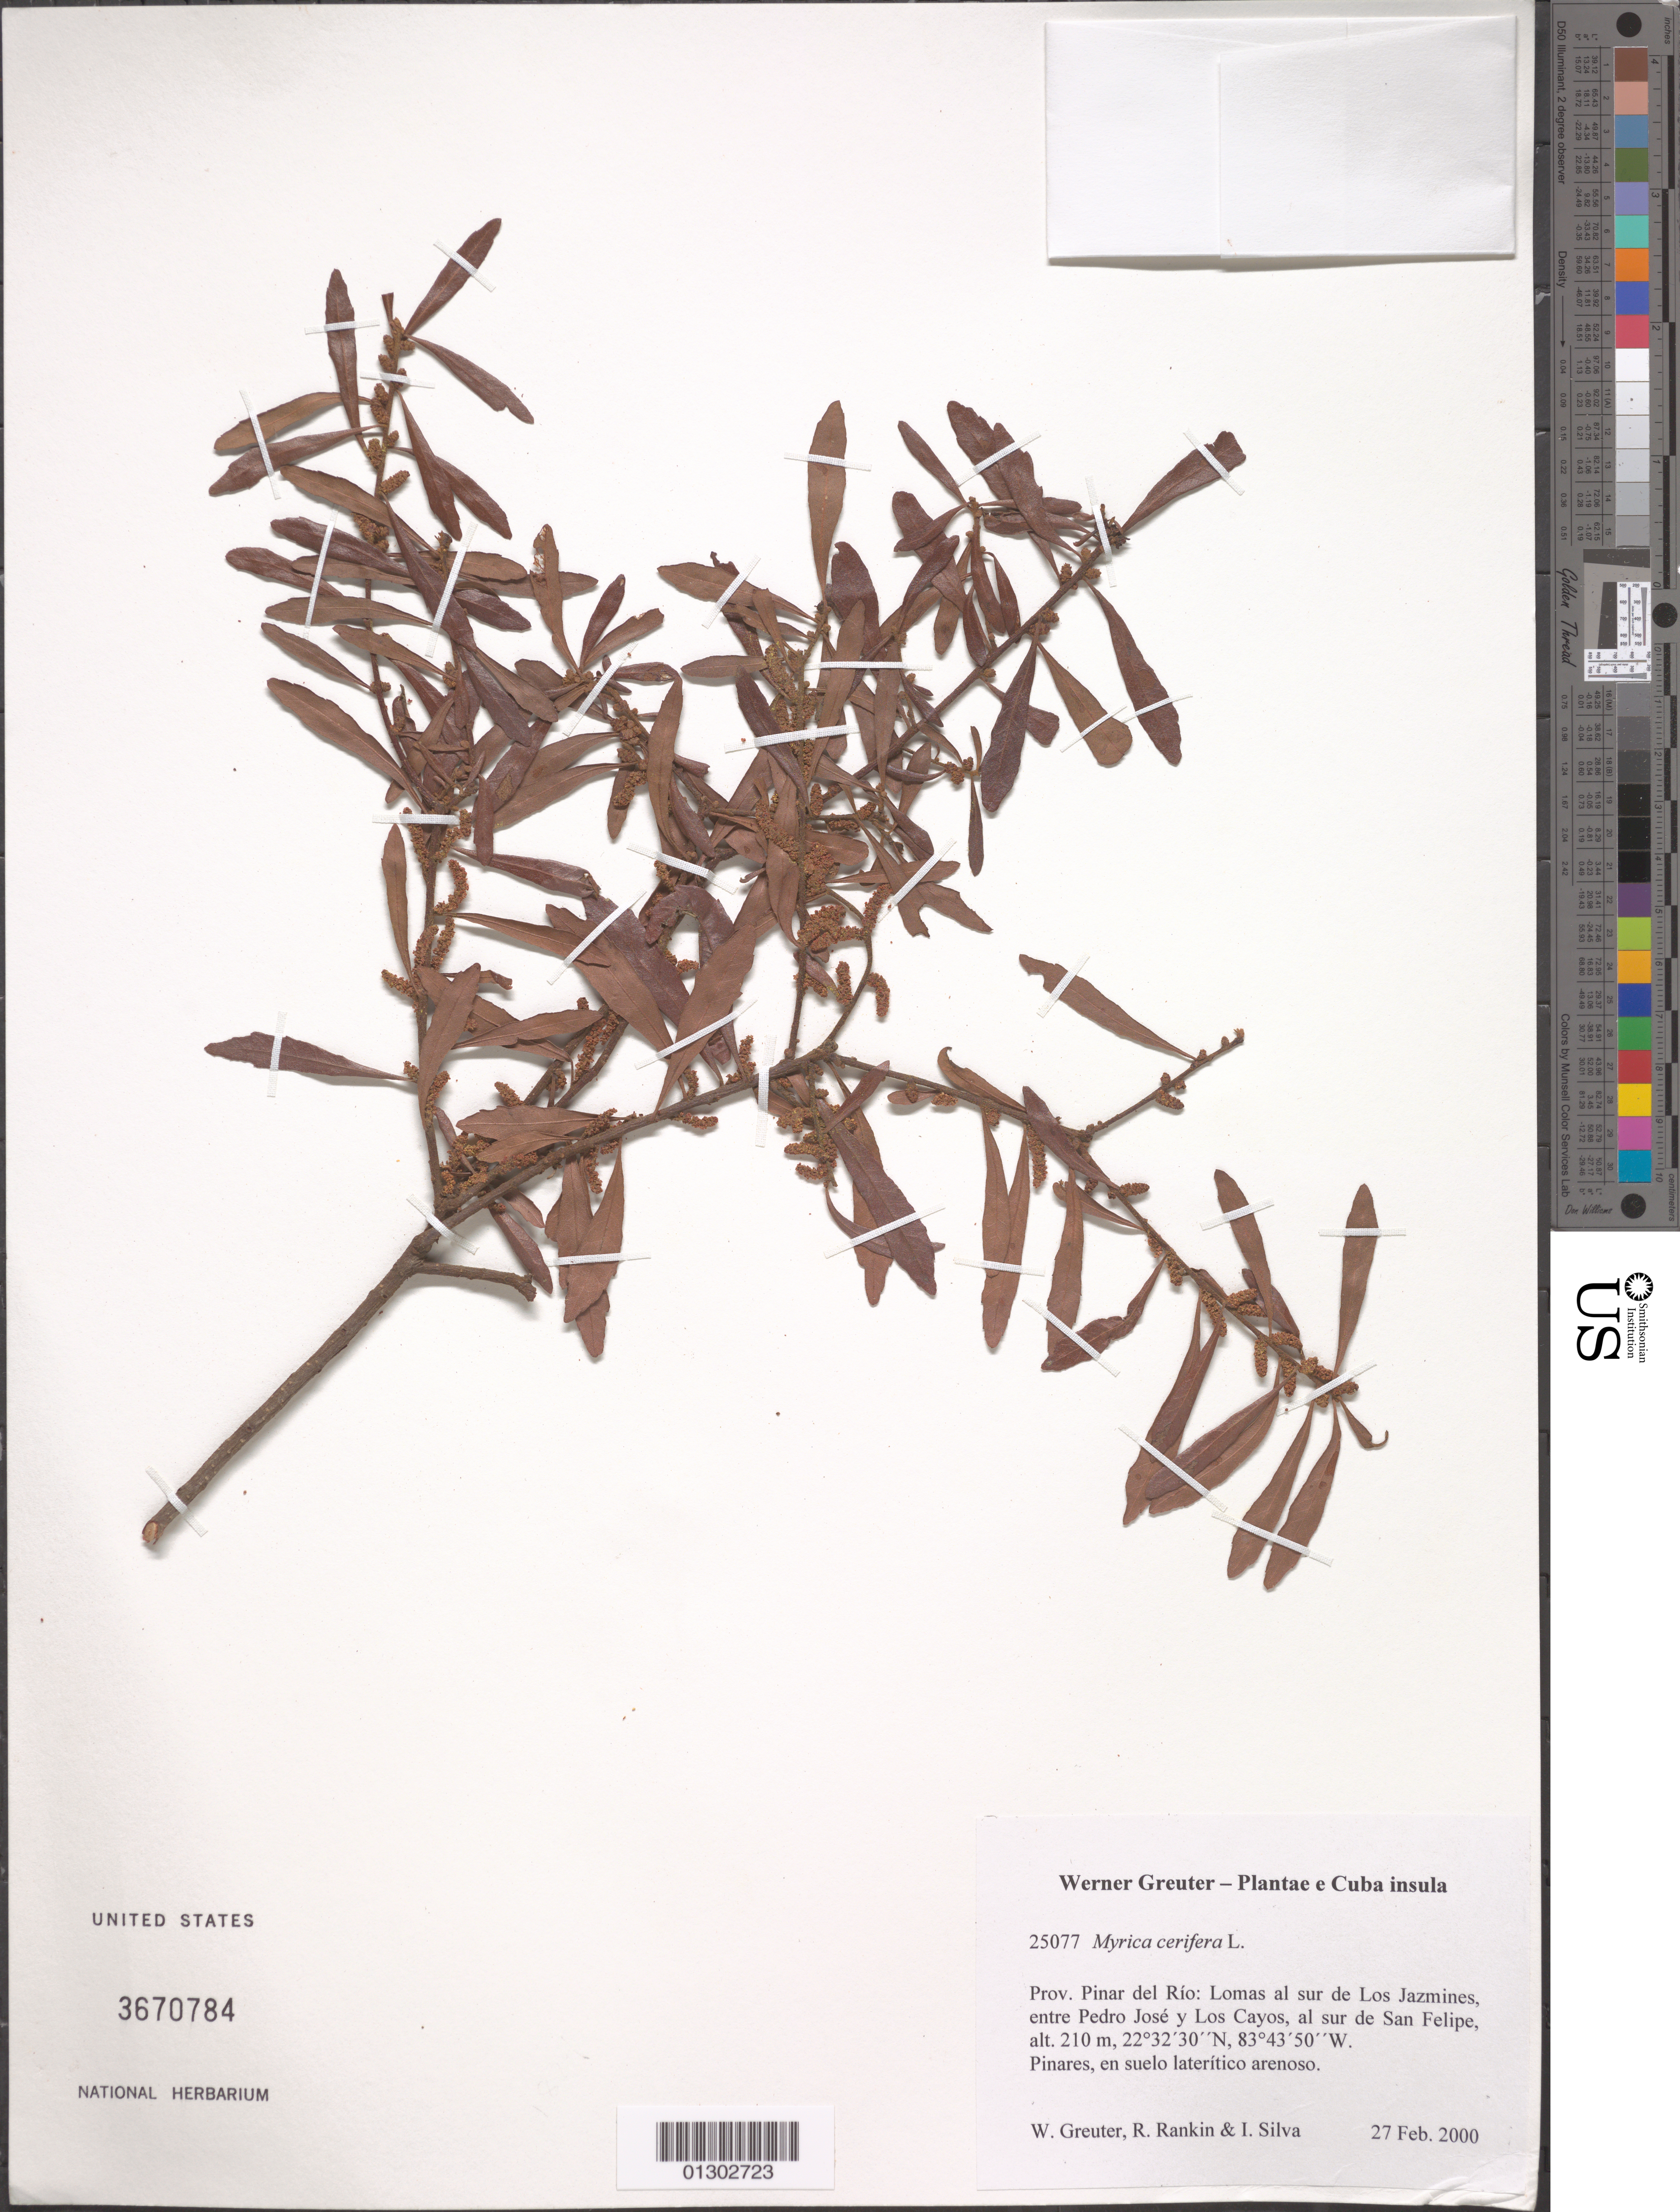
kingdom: Plantae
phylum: Tracheophyta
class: Magnoliopsida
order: Fagales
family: Myricaceae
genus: Morella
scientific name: Morella cerifera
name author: (L.) Small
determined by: Strong, M. T., (US), Smithsonian Institution - National Museum of Natural History (UNITED STATES)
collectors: W. R. Greuter, R. Rankin Rodriguez & I. Silva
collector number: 25077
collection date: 2000-02-27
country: Cuba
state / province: Pinar del Rio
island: Cuba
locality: Los Jazmines, lomas al sur; entre Pedro José y Los Cayos, al sur de San Felipe.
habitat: Pinares, en suelo laterítico arenoso.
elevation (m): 210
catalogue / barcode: US 3670784